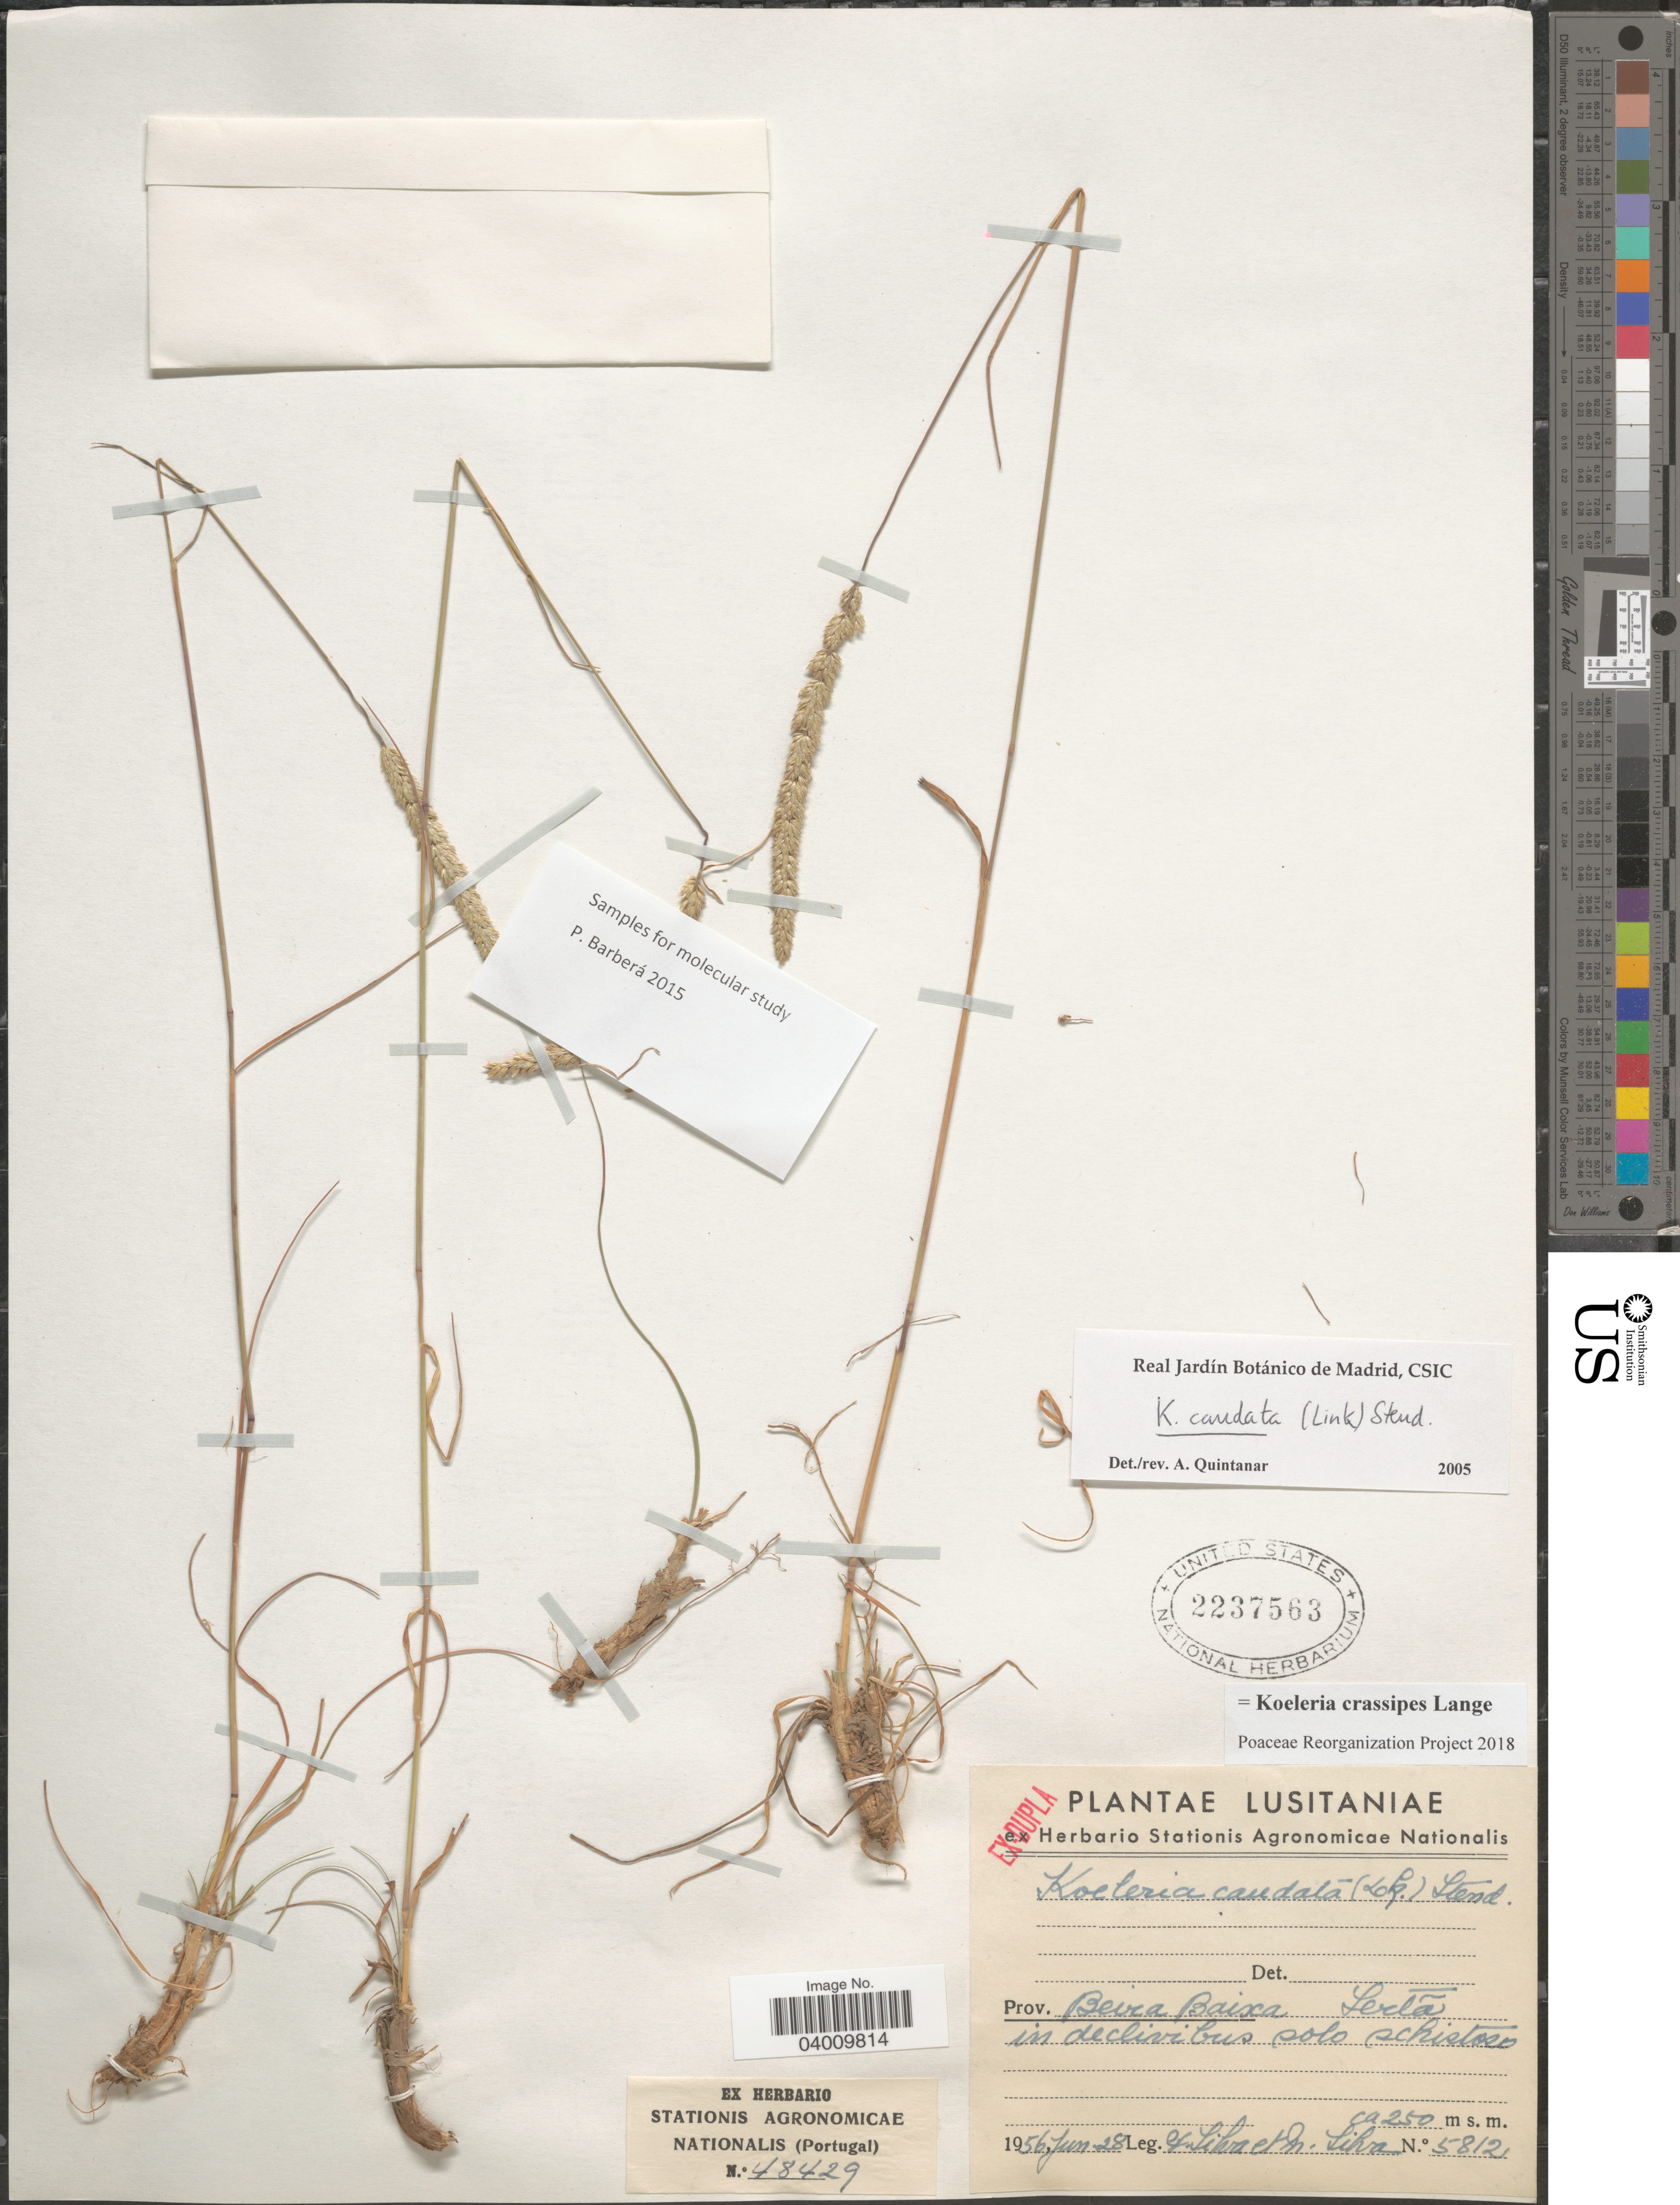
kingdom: Plantae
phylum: Tracheophyta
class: Liliopsida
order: Poales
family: Poaceae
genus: Koeleria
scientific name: Koeleria crassipes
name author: Lange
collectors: G. Silva & M. Silva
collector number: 5812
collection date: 1956-06-28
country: Portugal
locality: Lusitaniae. Prov. Beira Baixa.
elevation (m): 250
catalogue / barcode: US 2237563